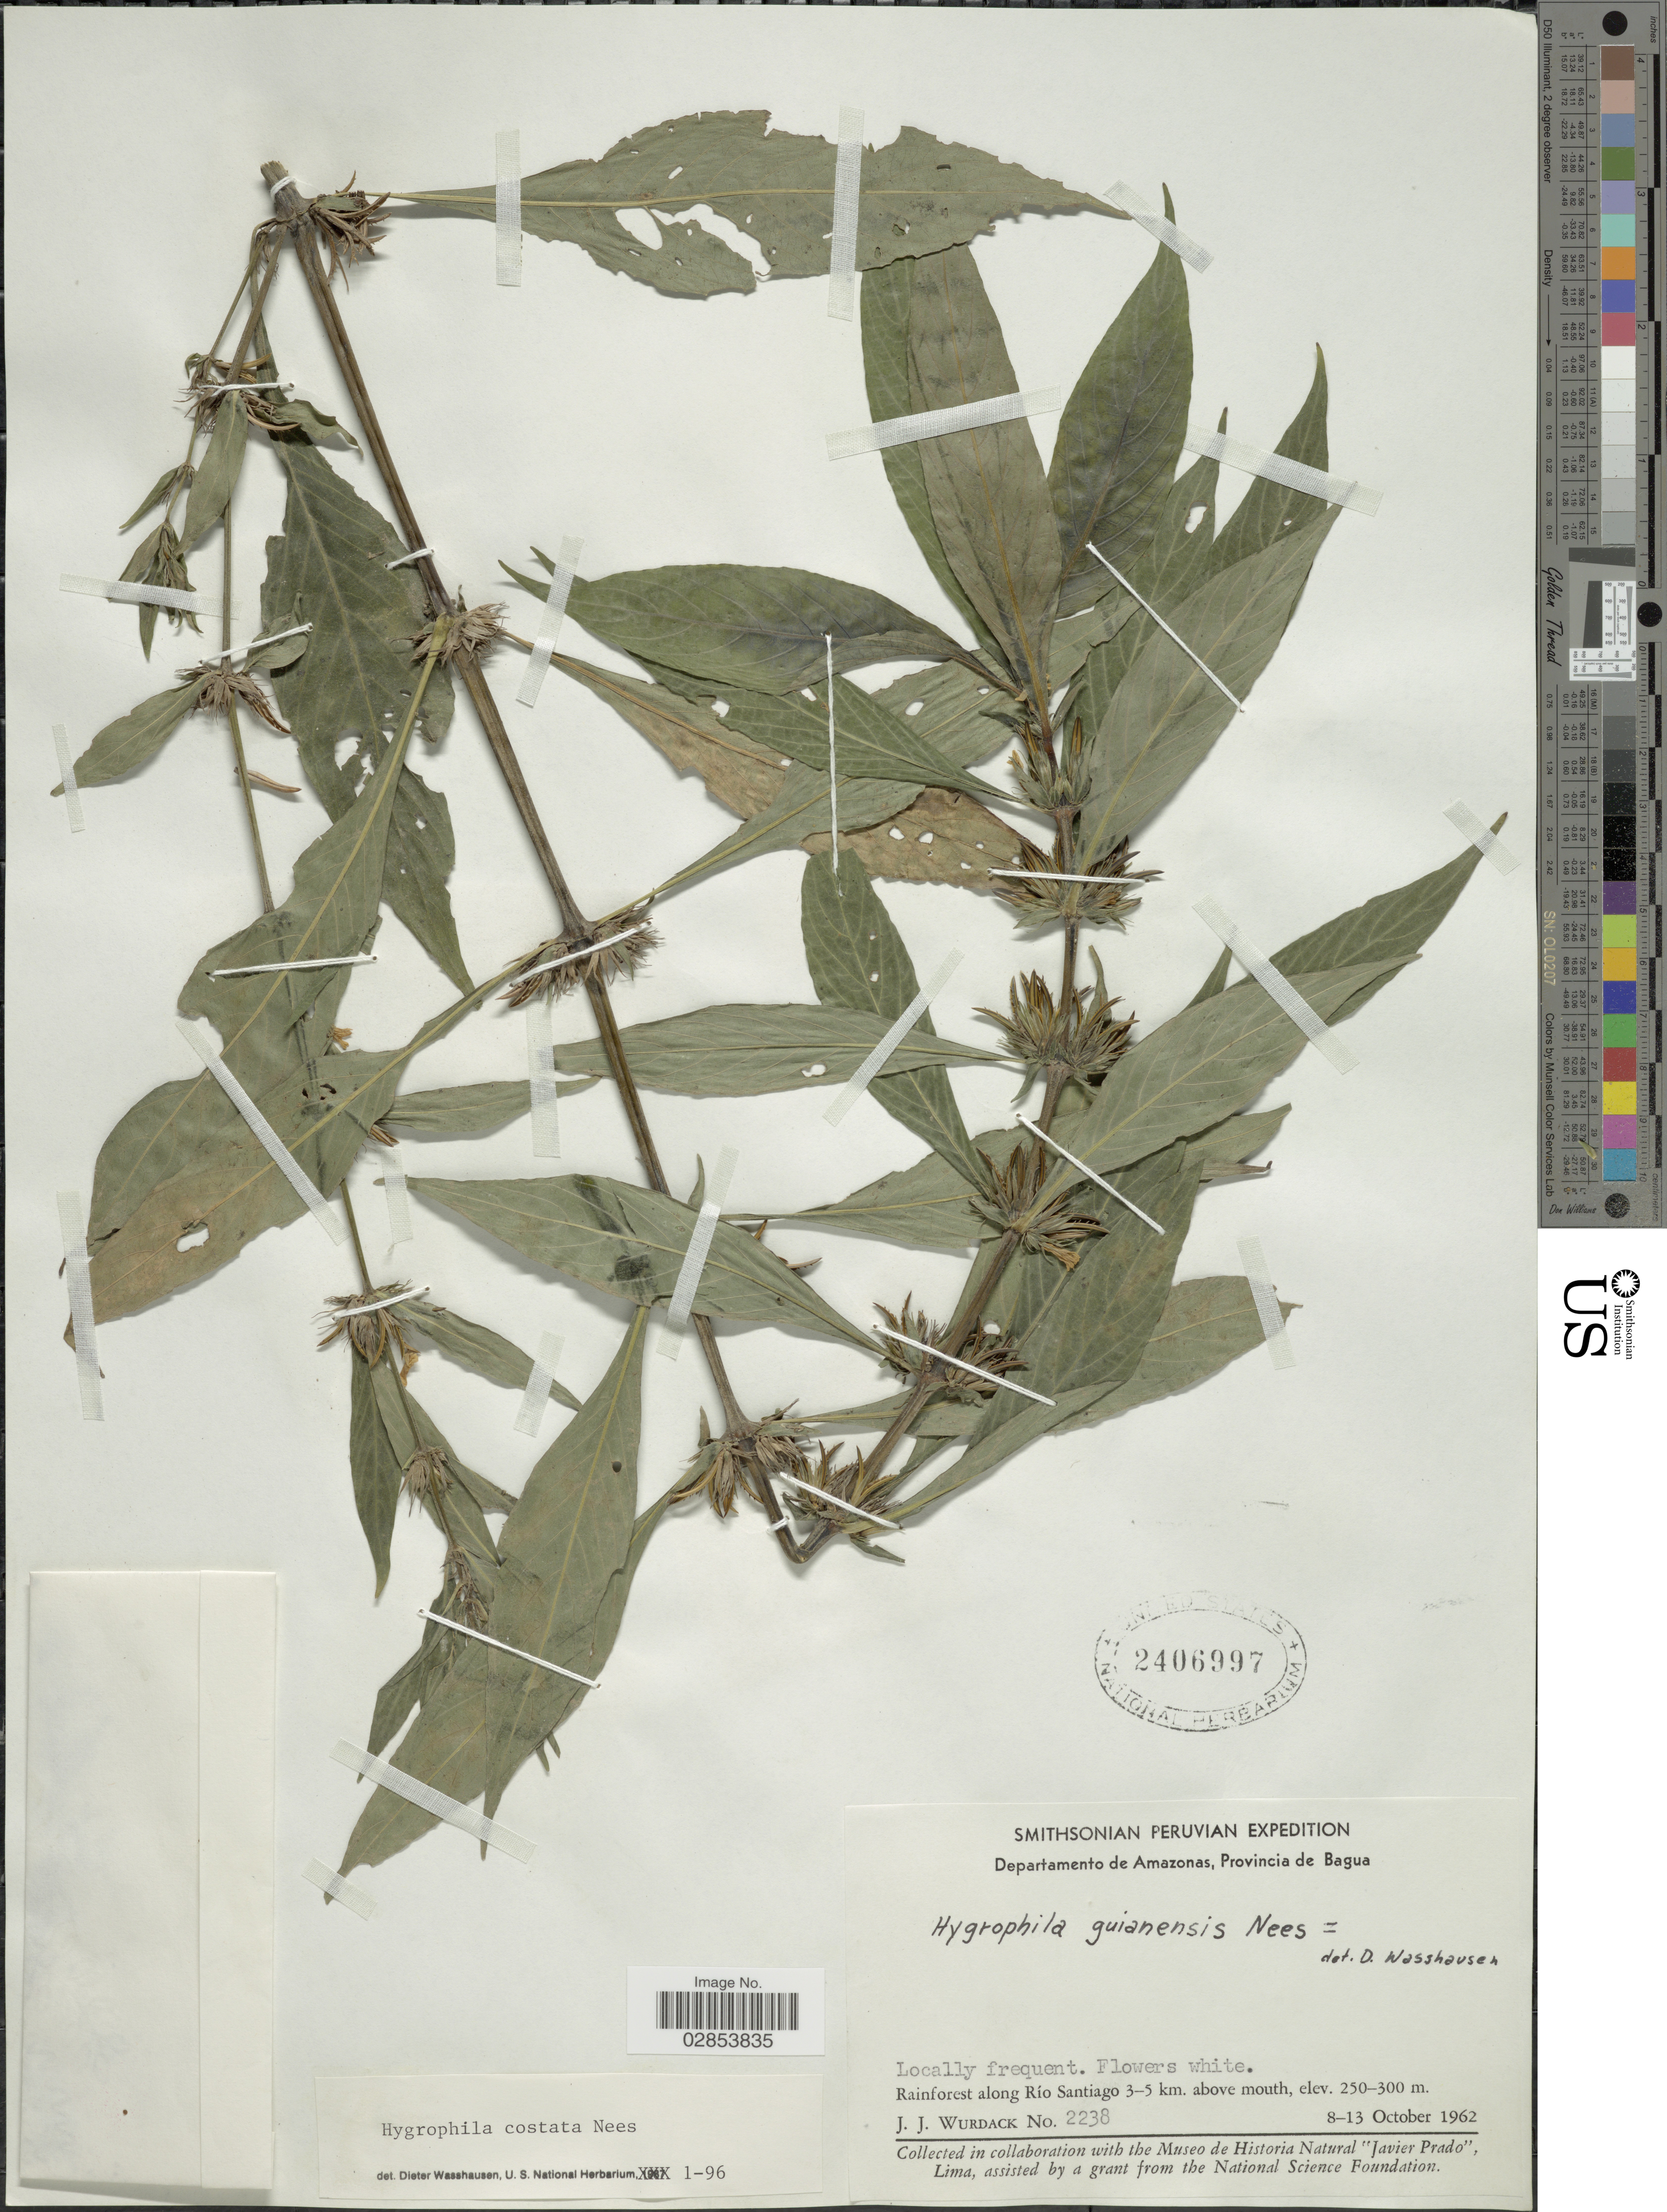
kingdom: Plantae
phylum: Tracheophyta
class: Magnoliopsida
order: Lamiales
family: Acanthaceae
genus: Hygrophila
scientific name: Hygrophila costata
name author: Nees & T. Nees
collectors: J. J. Wurdack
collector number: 2238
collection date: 1962-10-08/1962-10-13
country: Peru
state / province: Amazonas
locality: Departamento de Amazonas, Provincia de Bagua, Rainforest along Río Santiago 3-5 km. above mouth.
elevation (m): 250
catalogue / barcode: US 2406997